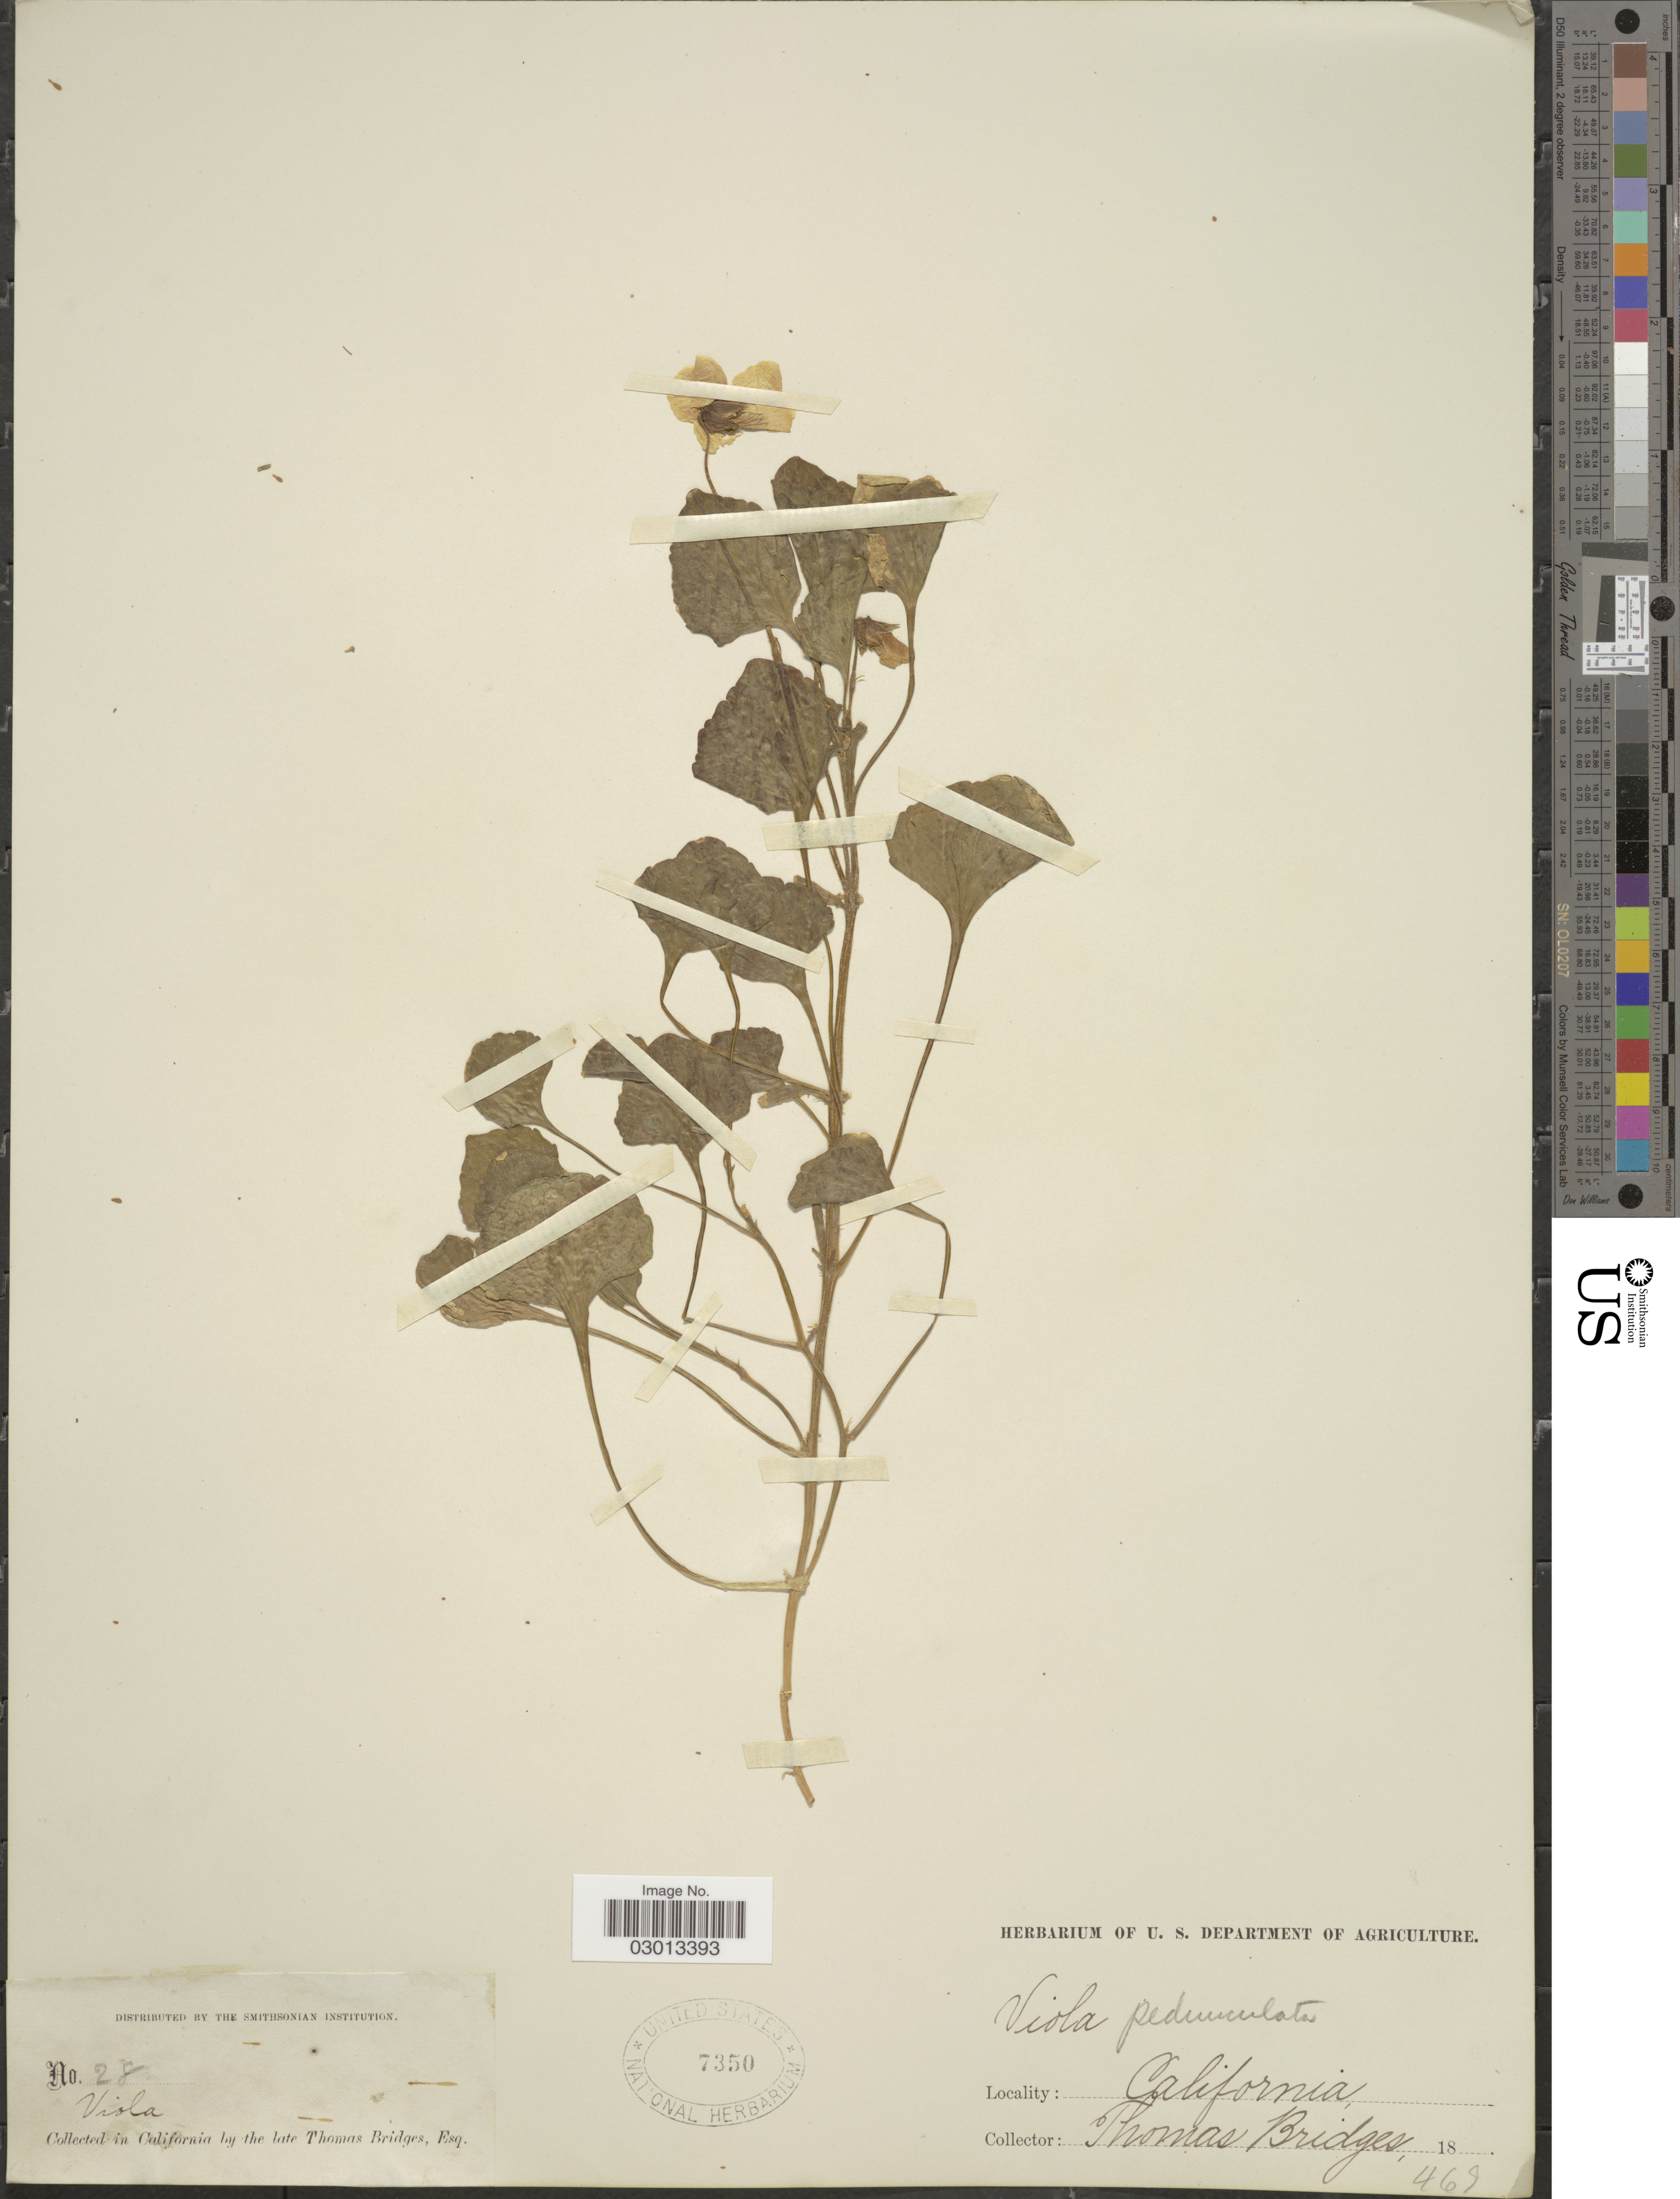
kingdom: Plantae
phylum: Tracheophyta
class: Magnoliopsida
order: Malpighiales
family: Violaceae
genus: Viola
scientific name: Viola pedunculata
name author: Torr. & A. Gray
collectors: T. Bridges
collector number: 28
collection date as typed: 18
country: United States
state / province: California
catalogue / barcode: US 7350